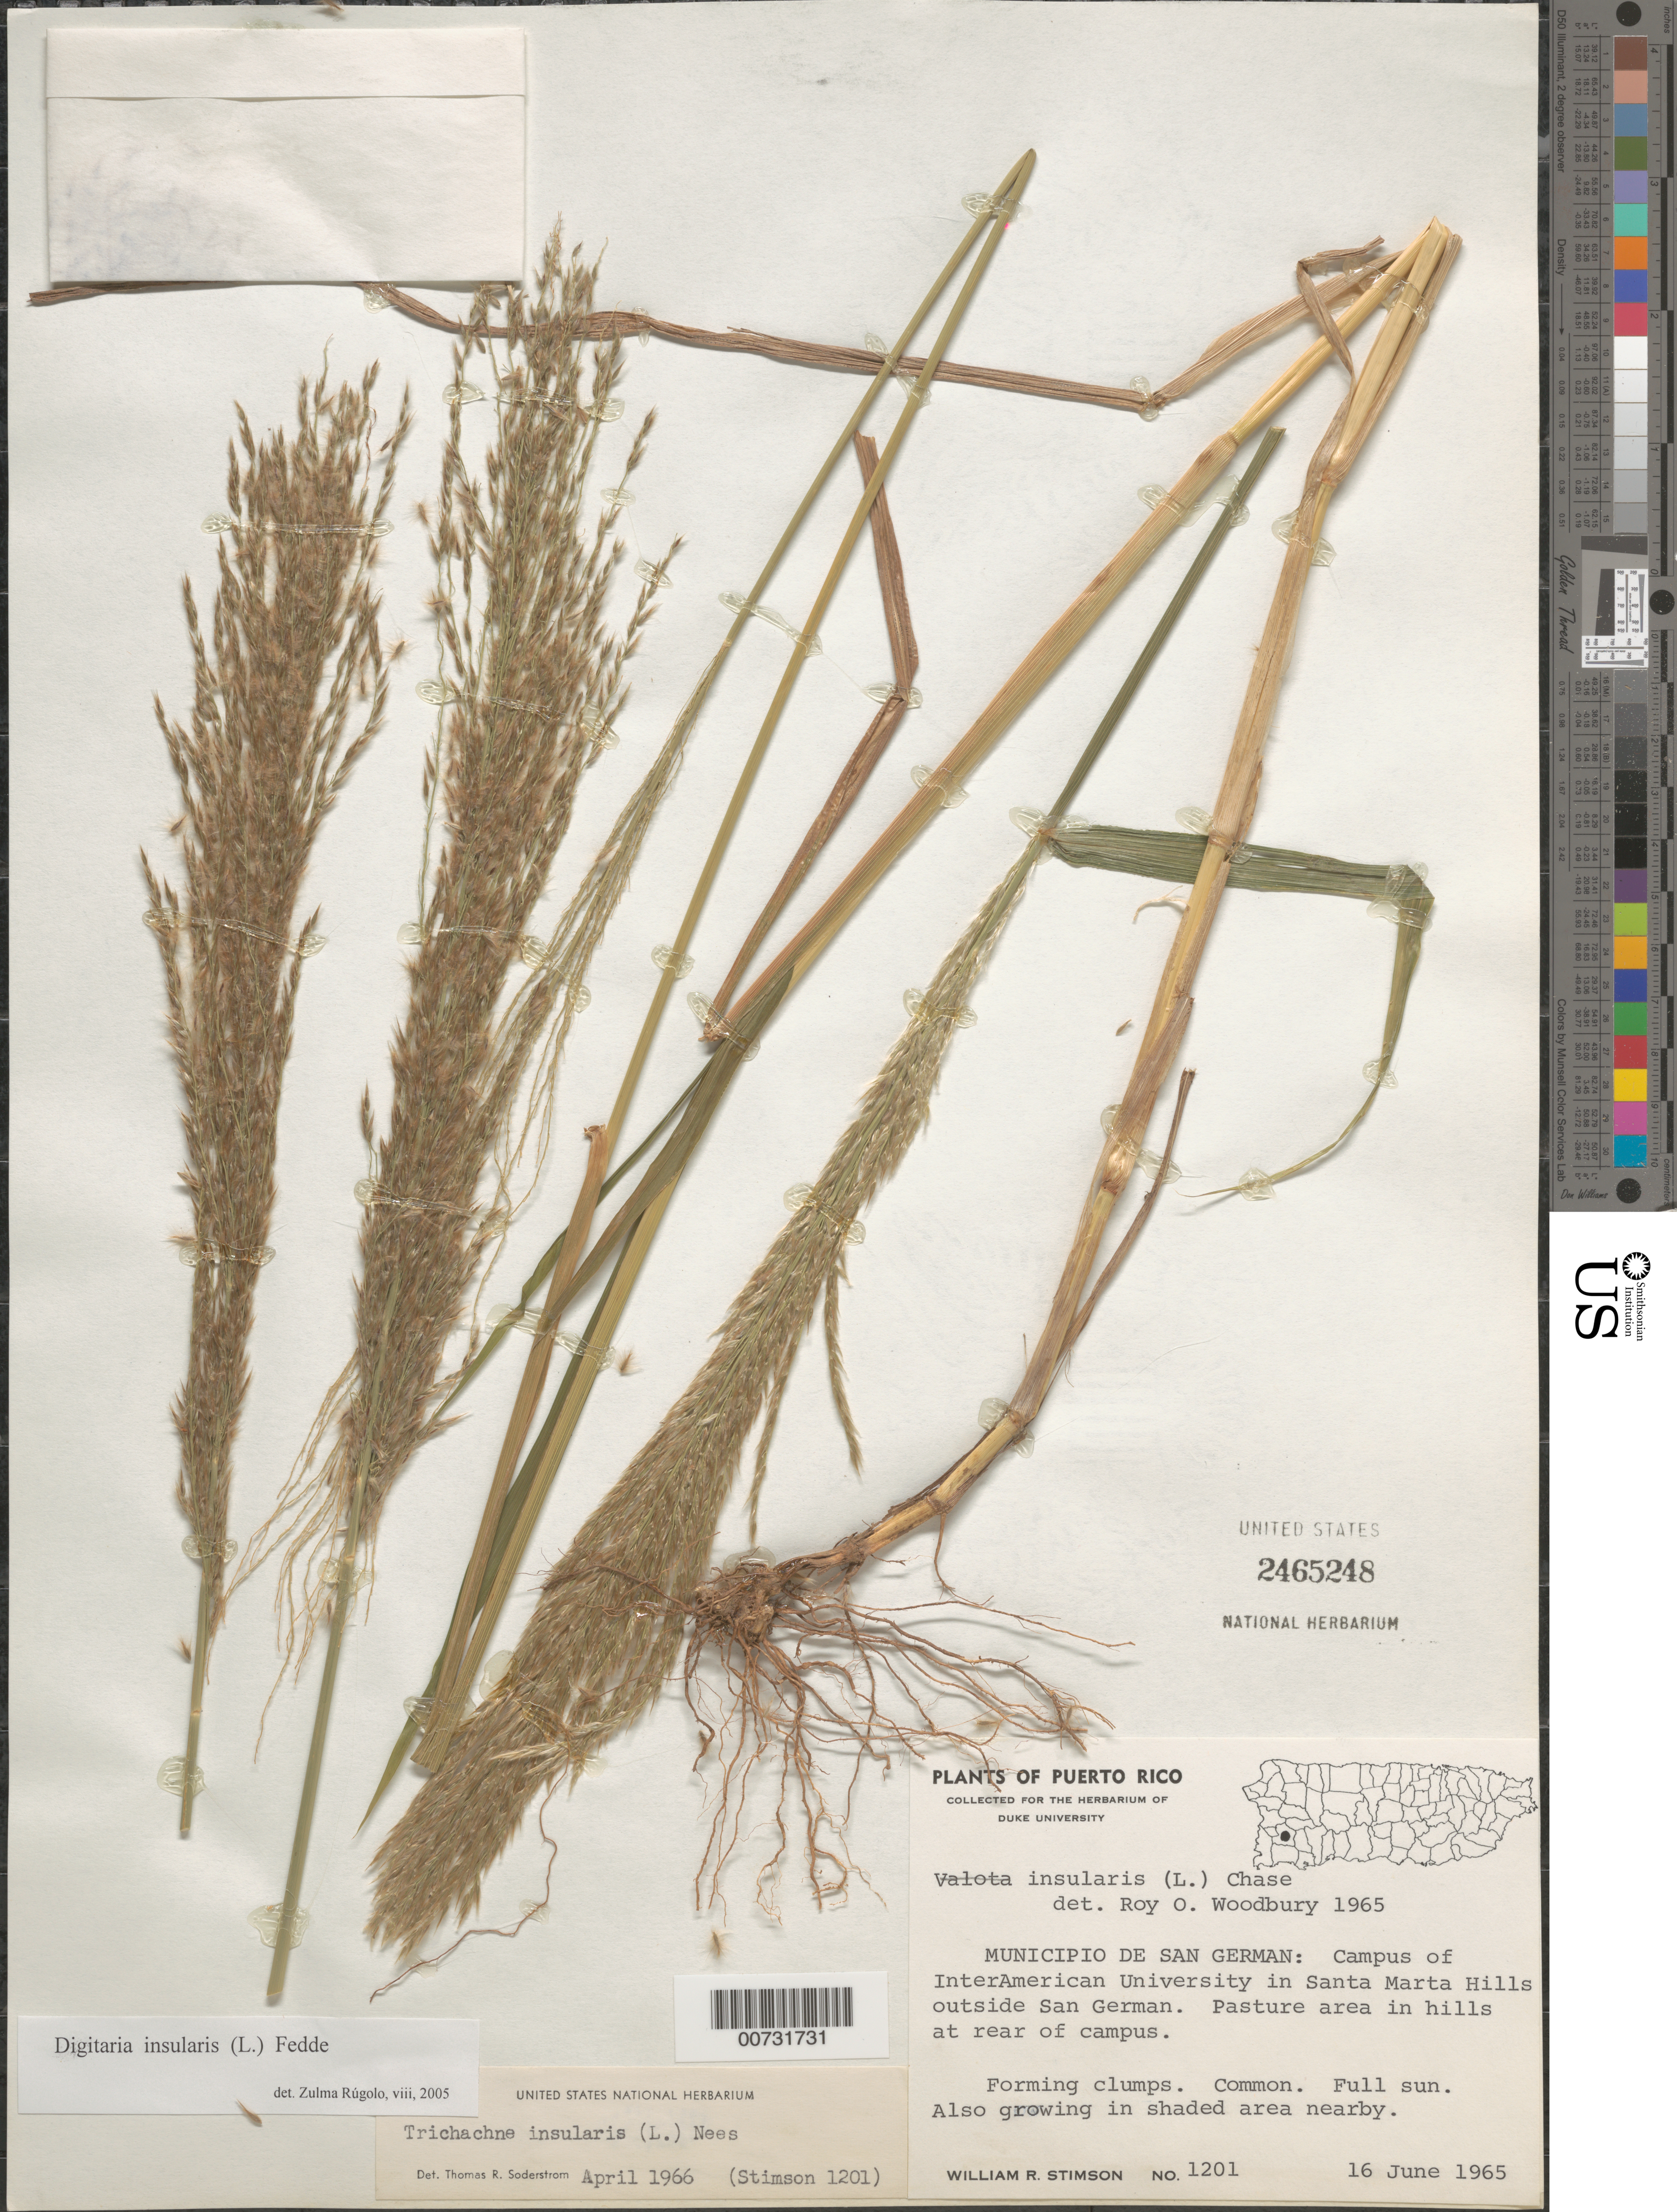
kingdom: Plantae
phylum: Tracheophyta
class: Liliopsida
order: Poales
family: Poaceae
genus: Digitaria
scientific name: Digitaria insularis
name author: (L.) Mez ex Ekman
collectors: W. R. Stimson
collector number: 1201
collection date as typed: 16 Jun 1965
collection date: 1965-06-16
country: Puerto Rico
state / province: San Germán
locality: Mun. San German: Campus of InterAmerican University in Santa Marta Hills outside San German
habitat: Pasture area in hills at rear of campus; full sun, also growing in shaded area nearby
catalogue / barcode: US 2465248